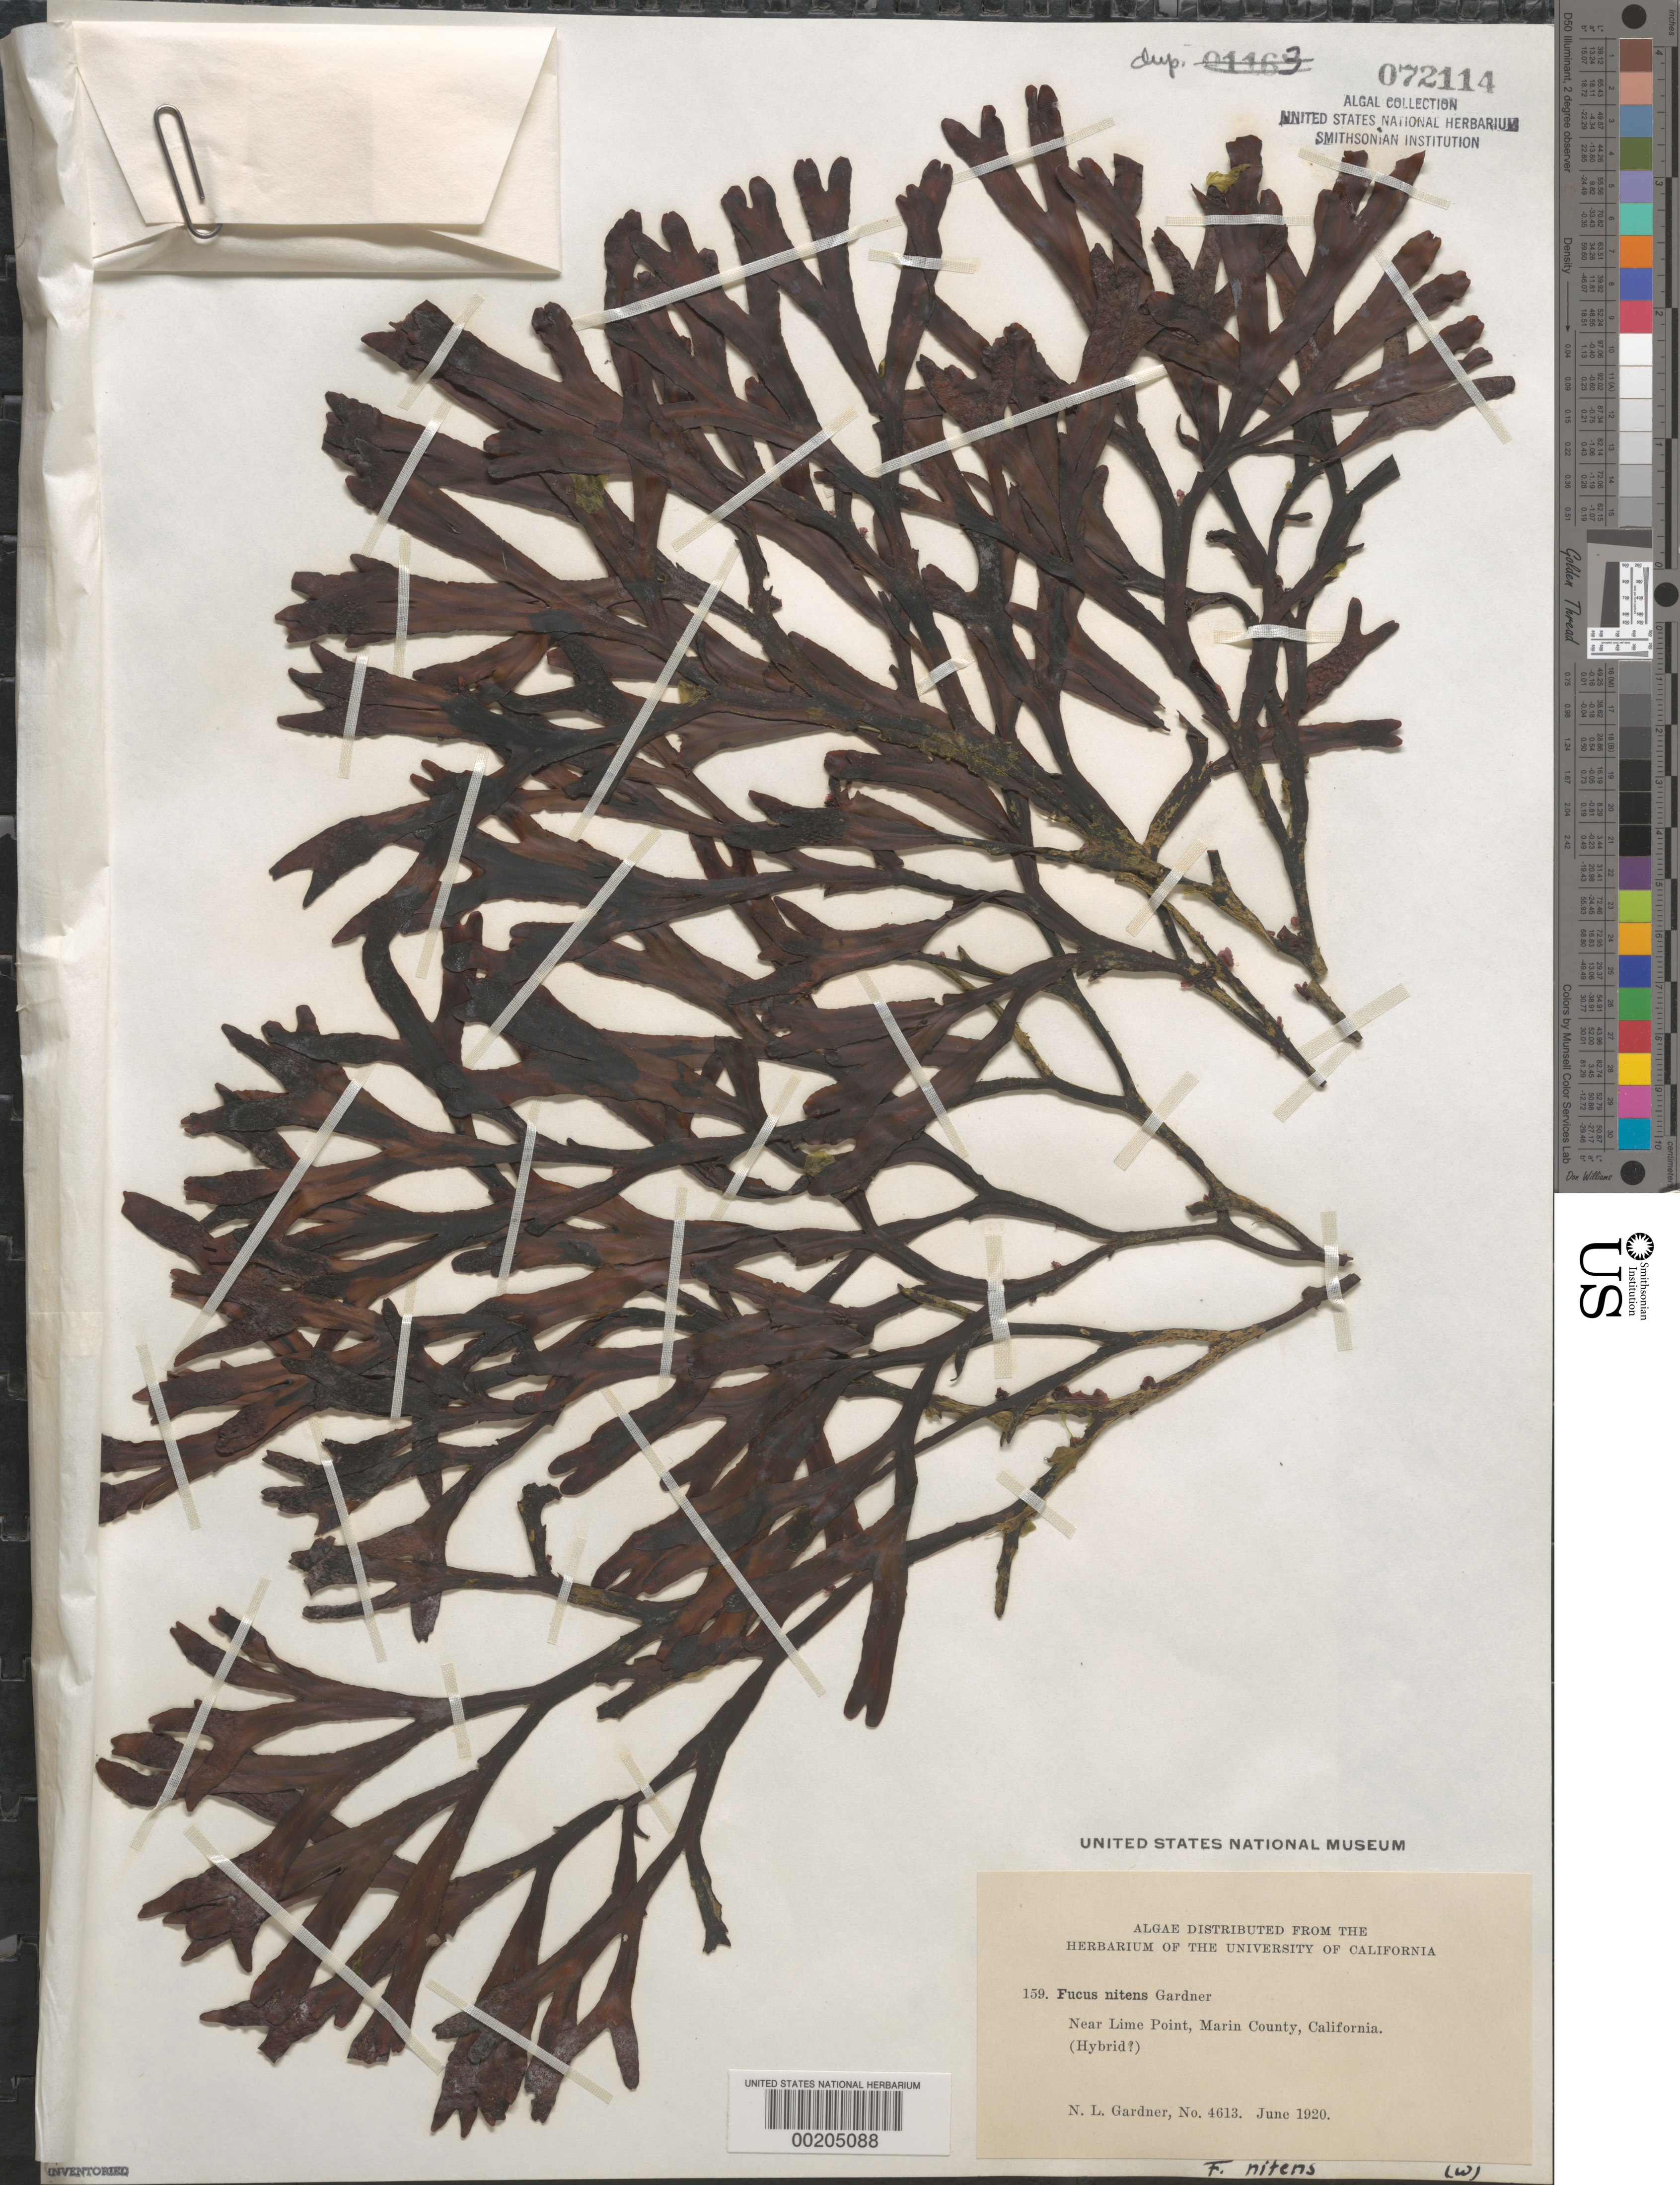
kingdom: Chromista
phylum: Ochrophyta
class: Phaeophyceae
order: Fucales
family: Fucaceae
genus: Fucus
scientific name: Fucus distichus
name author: L.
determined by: Algae name updating Project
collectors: N. Gardner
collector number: NLG 4613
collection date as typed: Jun 1920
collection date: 1920-06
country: United States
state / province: California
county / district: Marin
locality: Near Lime Point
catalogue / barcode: US 72114